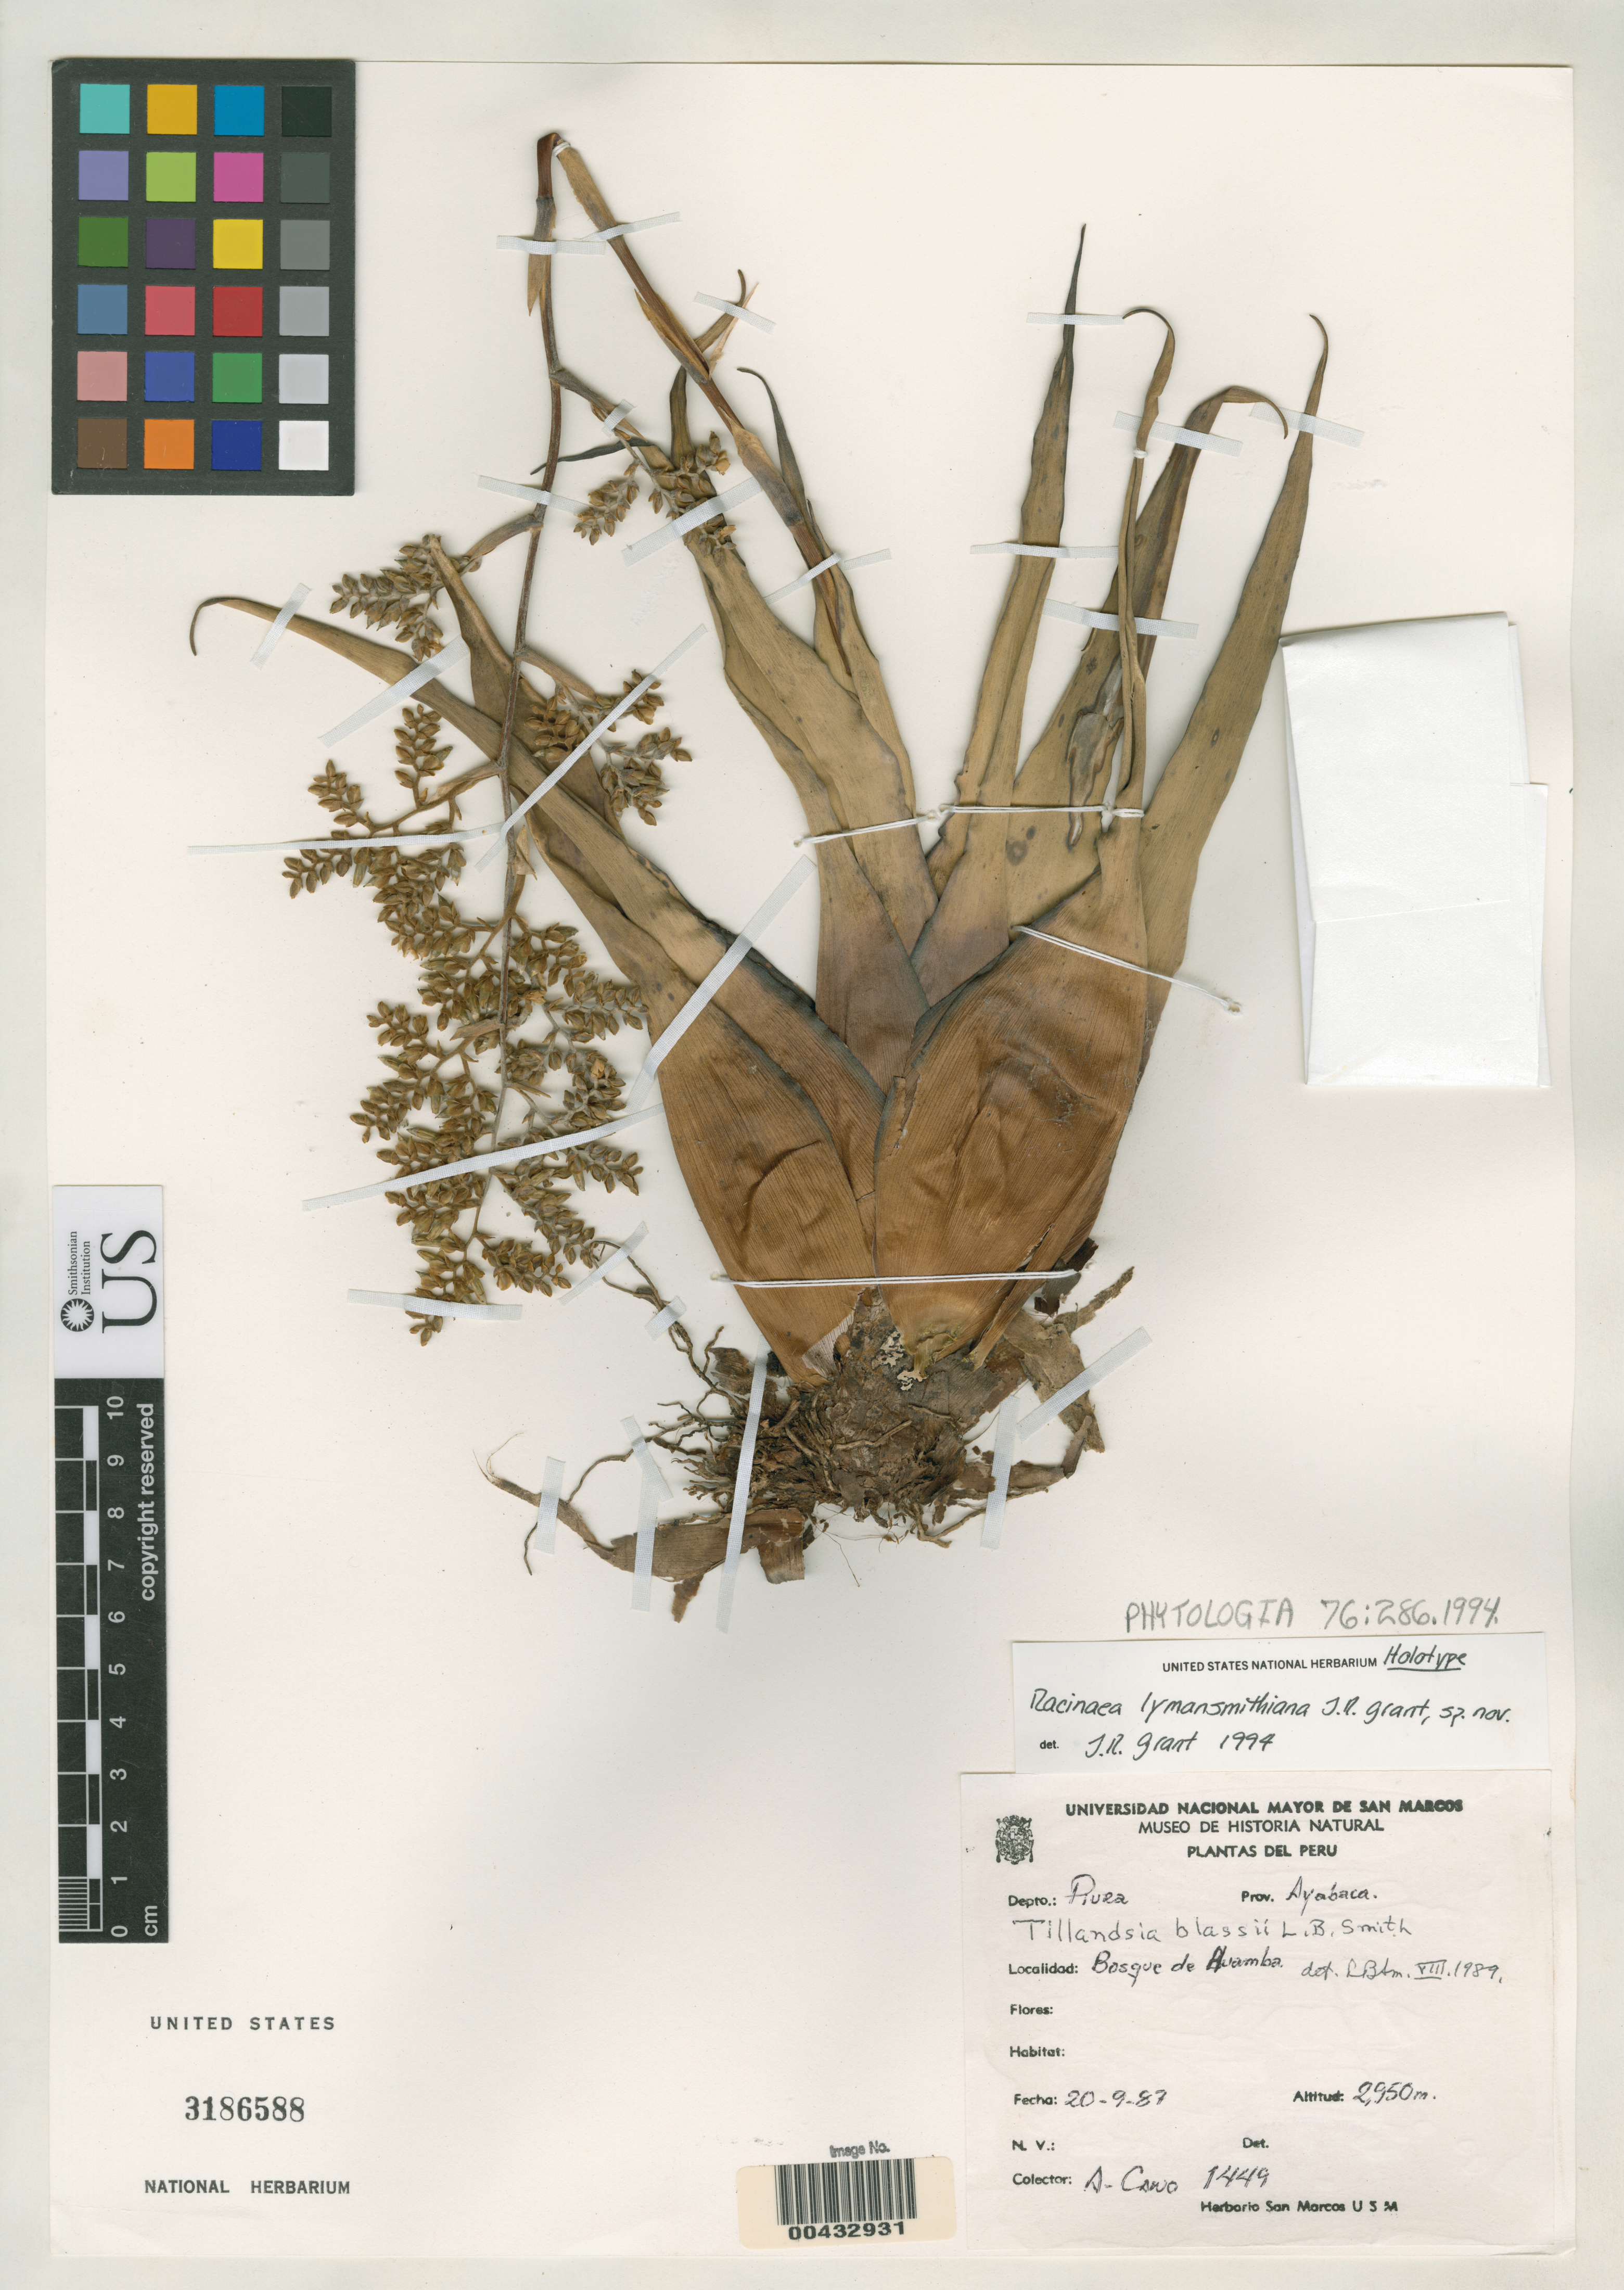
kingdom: Plantae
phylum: Tracheophyta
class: Liliopsida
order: Poales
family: Bromeliaceae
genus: Racinaea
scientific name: Racinaea lymansmithsiana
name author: J.R. Grant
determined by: Grant, J. R., (SWITZERLAND)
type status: Holotype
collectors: A. Cano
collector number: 1449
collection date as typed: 20 Sep 1987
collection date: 1987-09-20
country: Peru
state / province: Piura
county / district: Ayabaca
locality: Bosque de Huamba.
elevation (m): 2950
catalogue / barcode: US 3186588